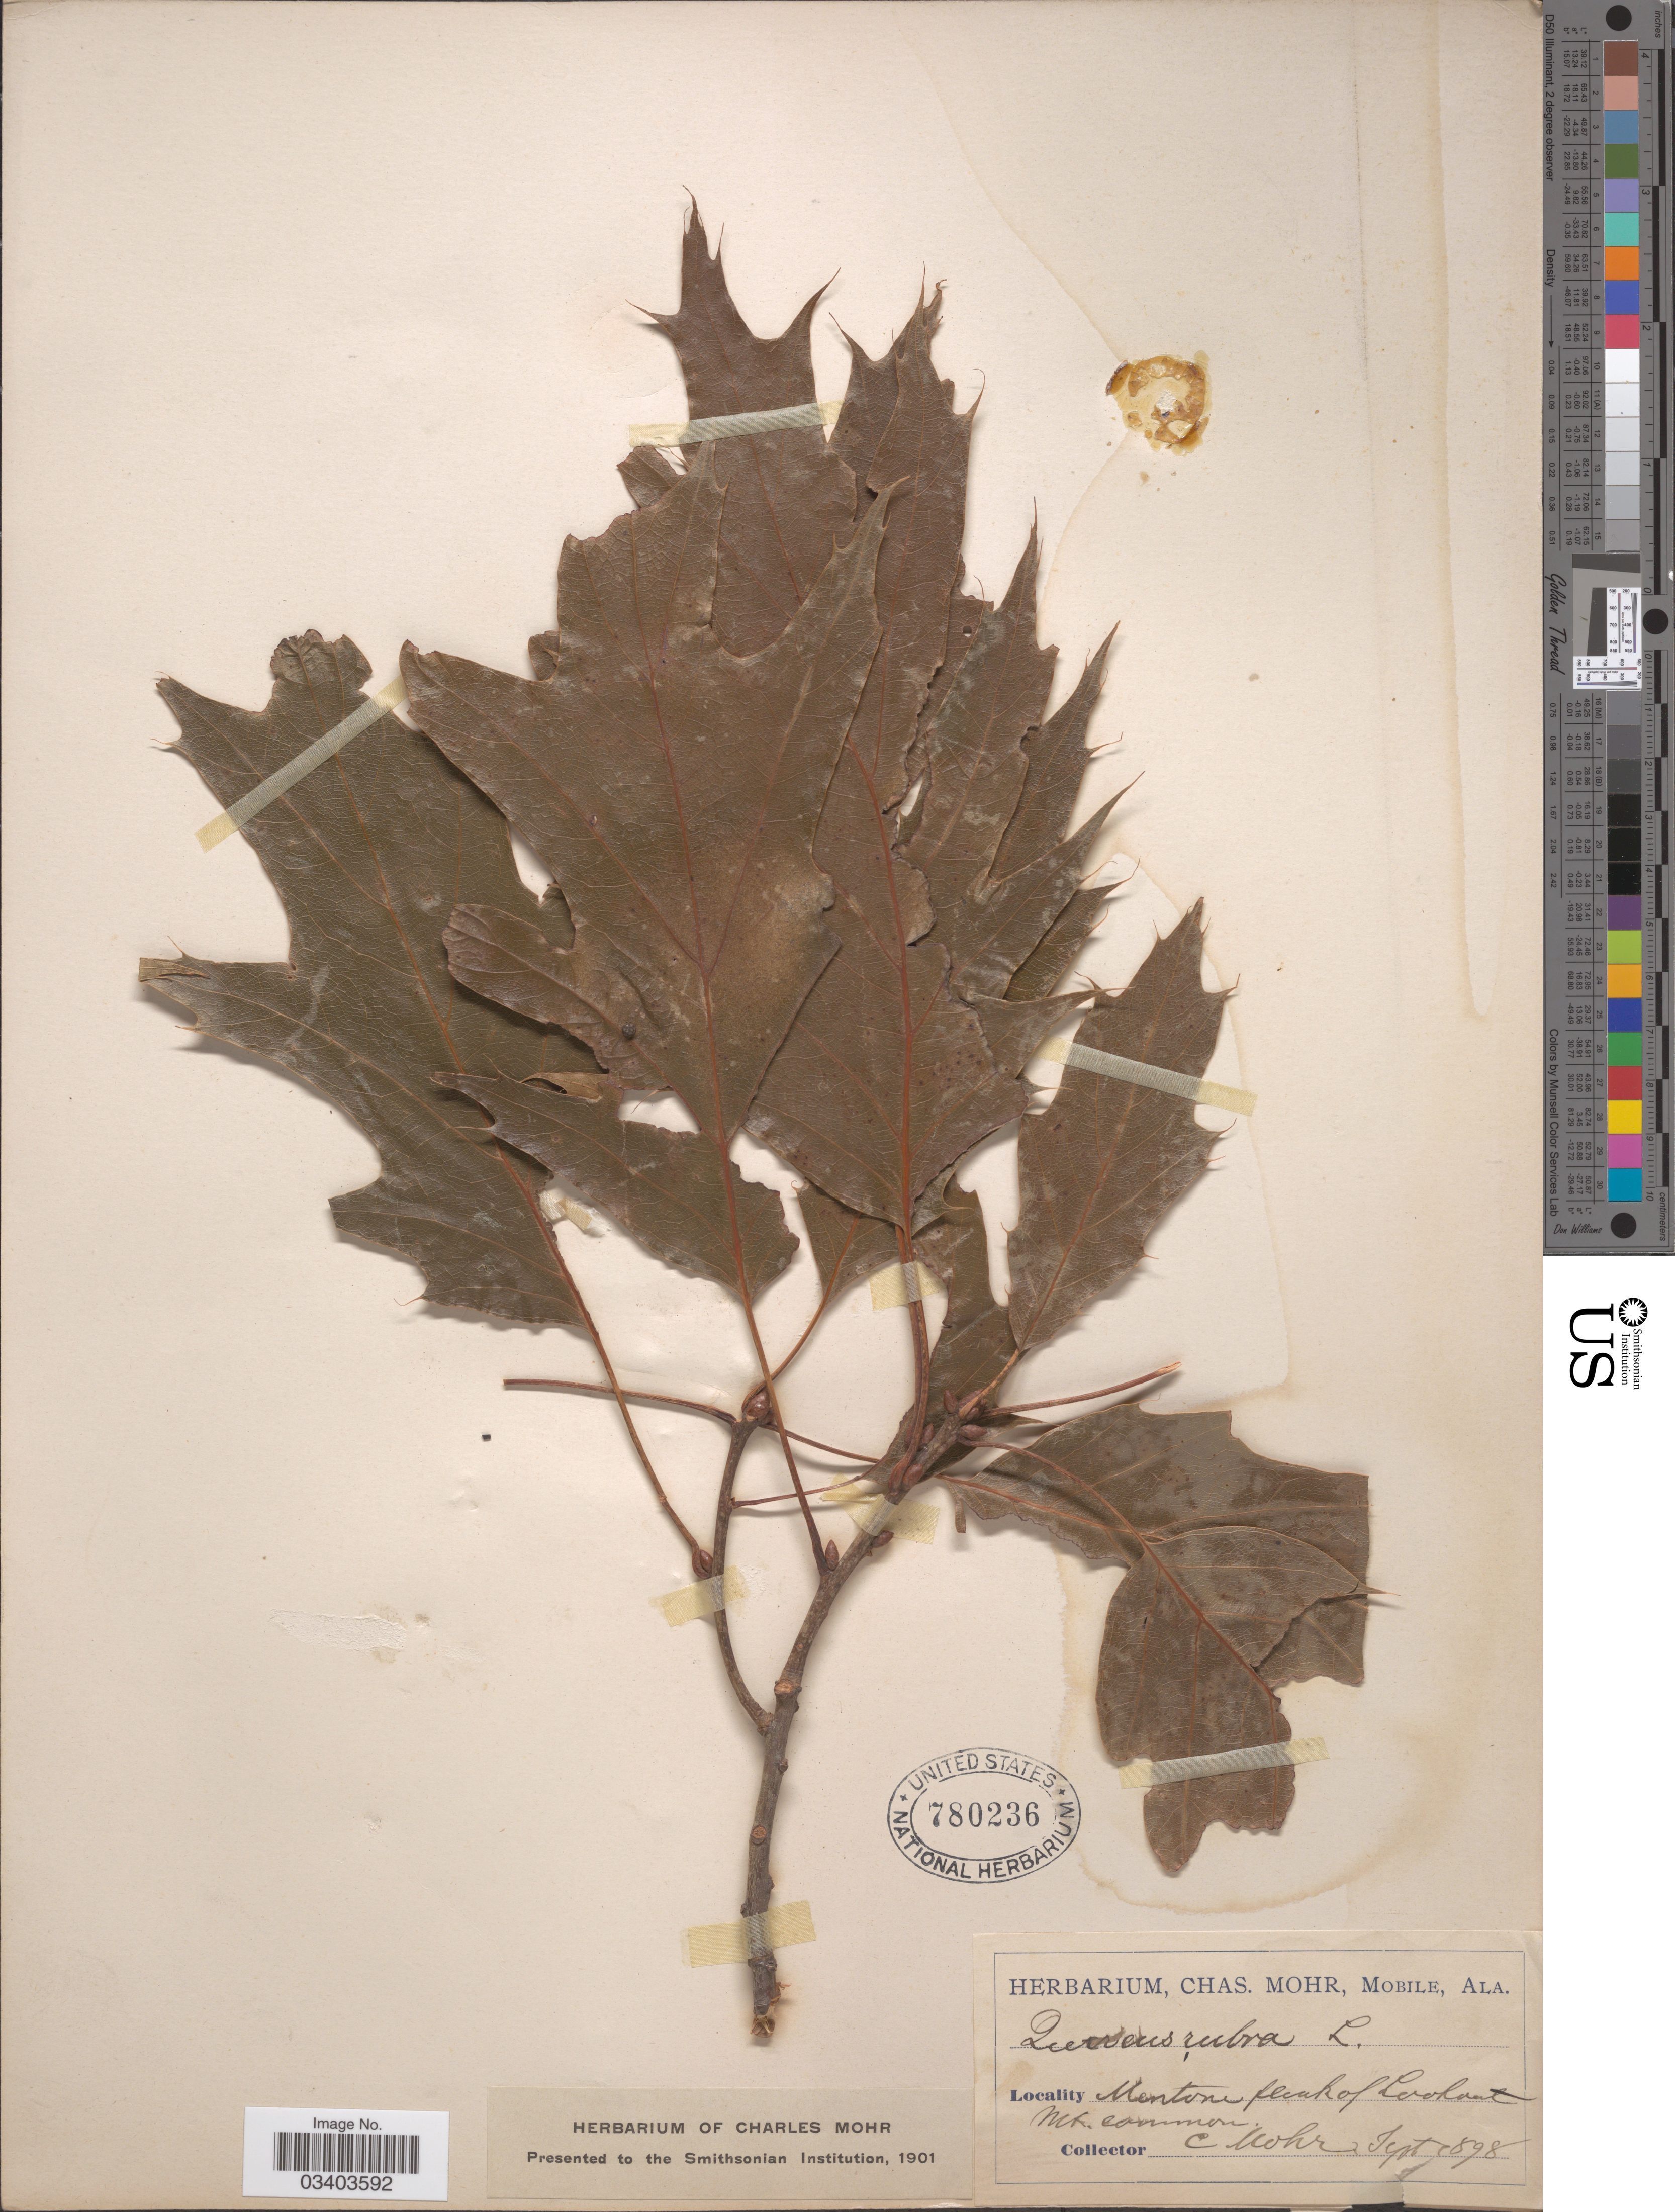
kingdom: Plantae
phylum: Tracheophyta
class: Magnoliopsida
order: Fagales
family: Fagaceae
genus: Quercus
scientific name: Quercus borealis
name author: F. Michx.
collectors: Mohr, C. T. (herbarium)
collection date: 1898-09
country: United States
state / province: Alabama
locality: Mentone peak of Lookout Mt.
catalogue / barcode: US 780236